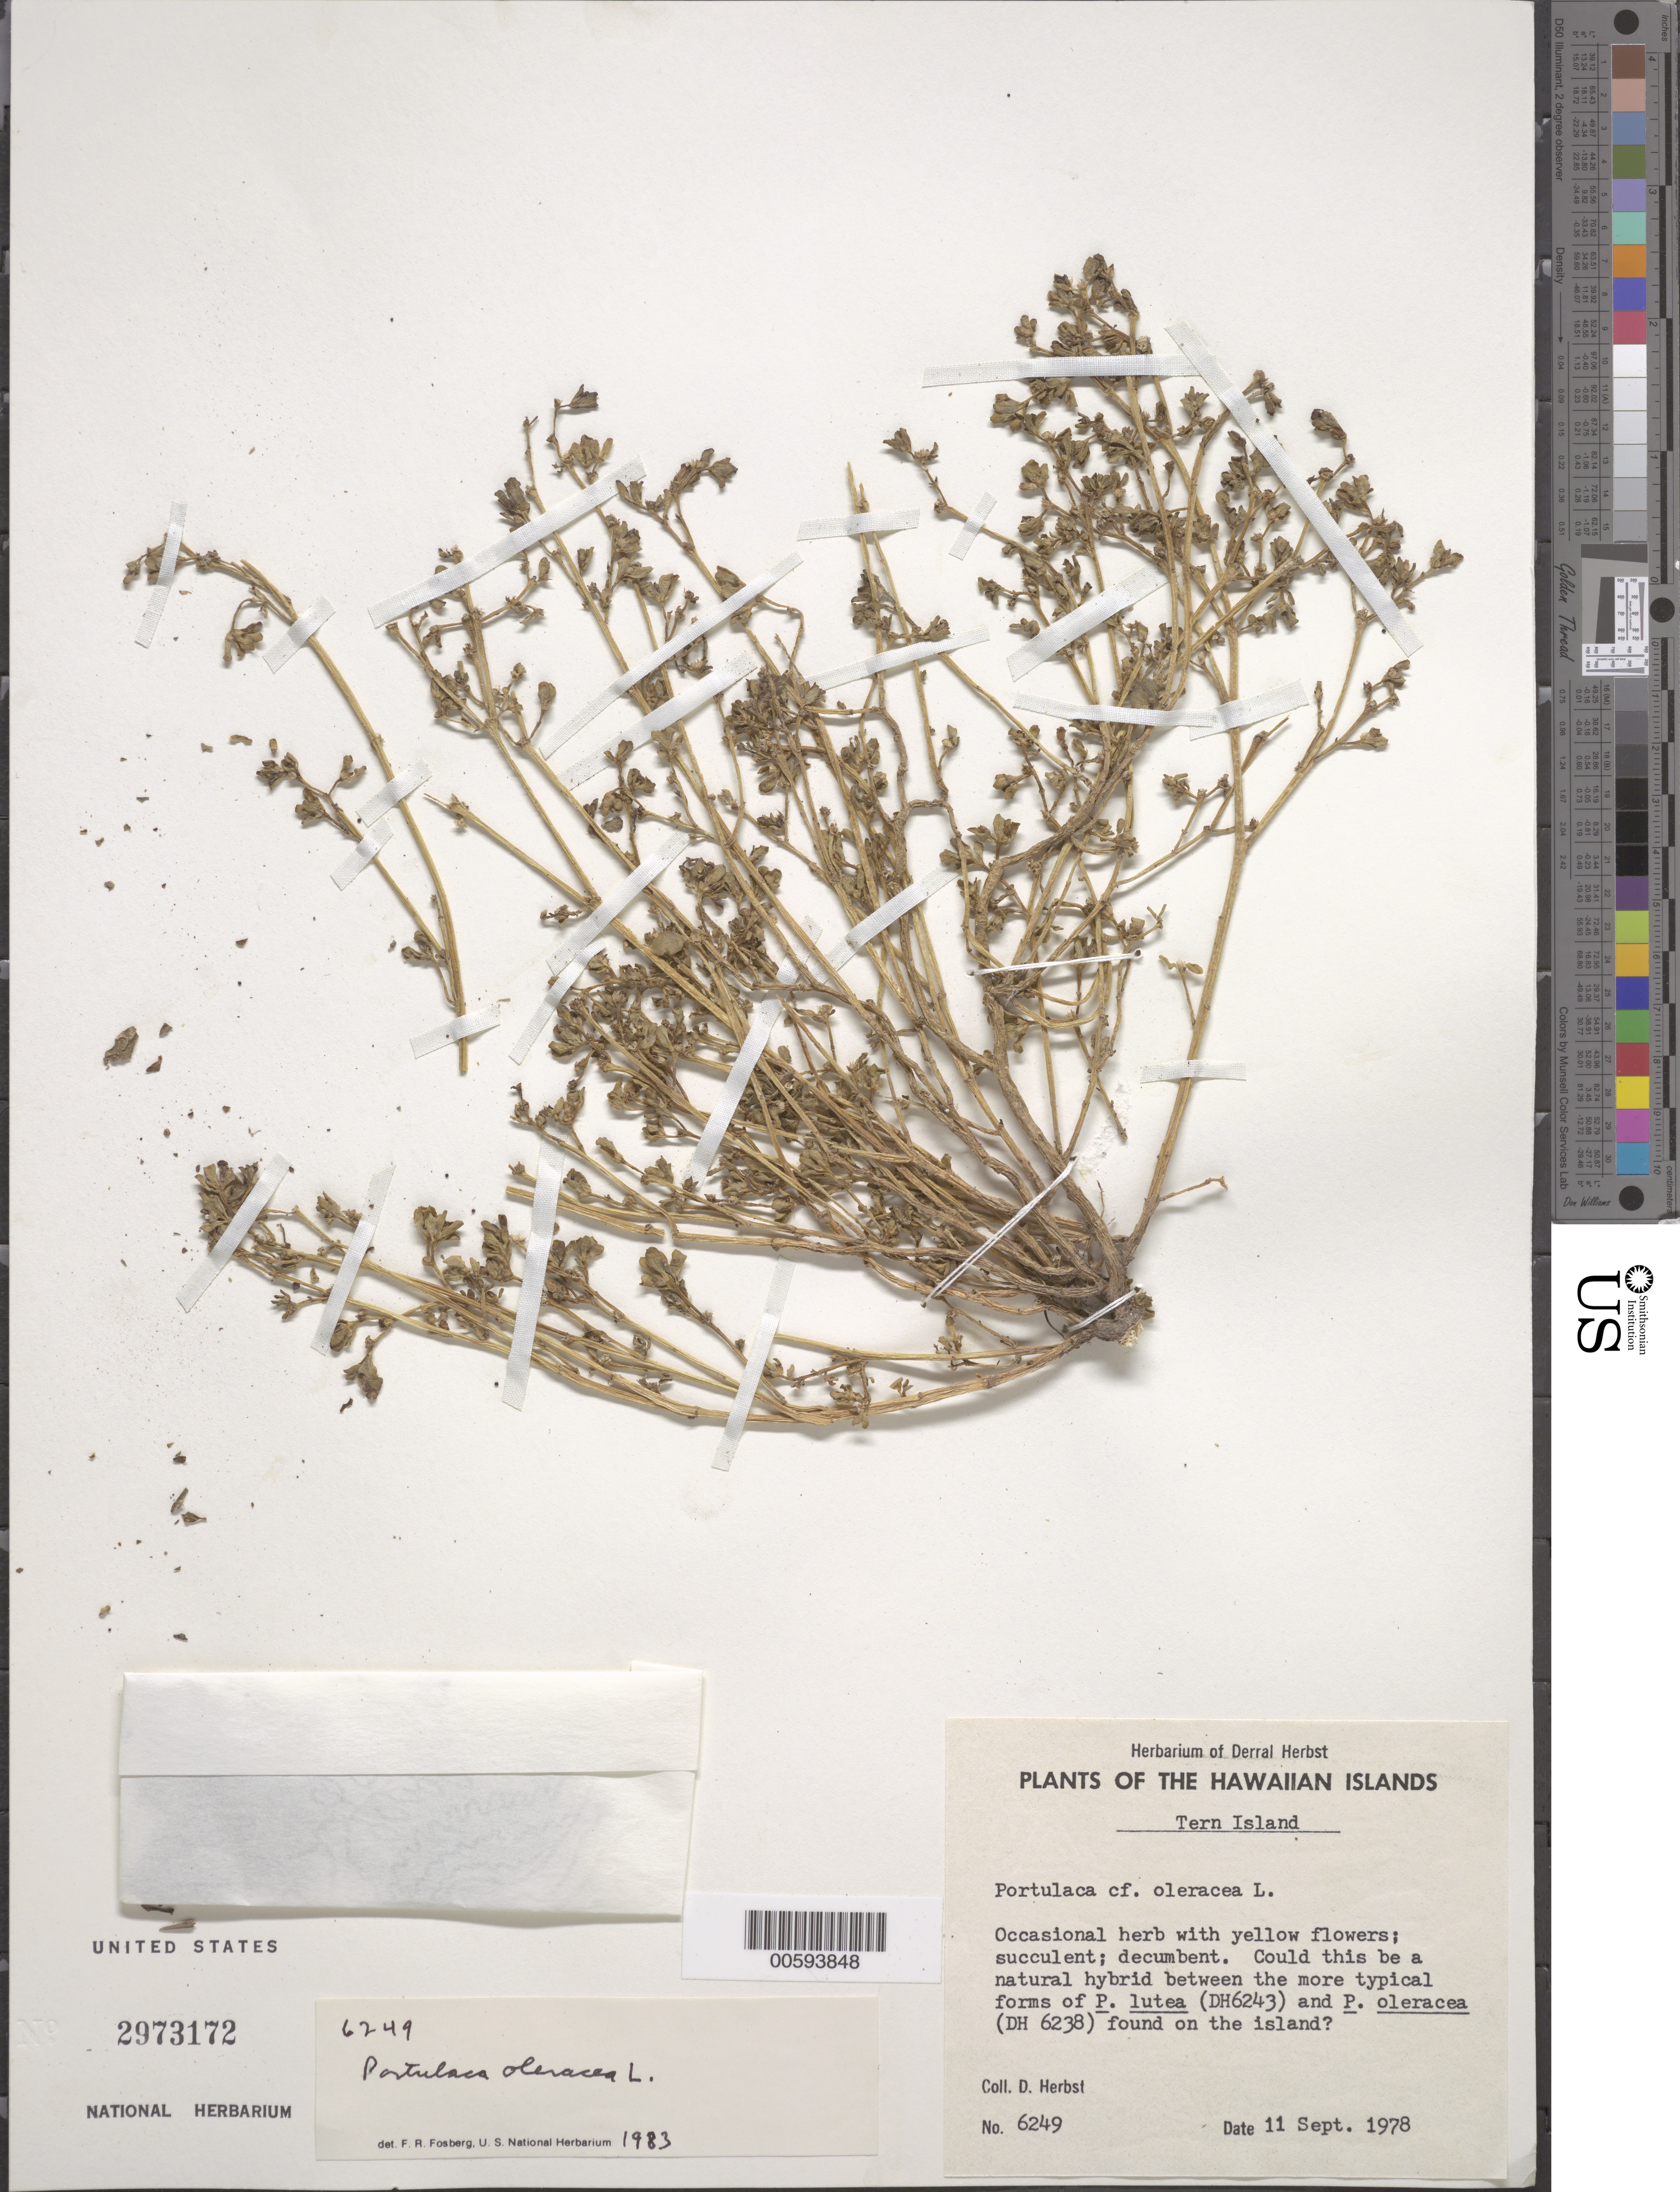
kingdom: Plantae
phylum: Tracheophyta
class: Magnoliopsida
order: Caryophyllales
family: Portulacaceae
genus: Portulaca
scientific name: Portulaca oleracea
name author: L.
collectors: D. Herbst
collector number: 6249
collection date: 1978-09-11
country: United States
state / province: Hawaii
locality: The Hawaiian Islands. Tern Island.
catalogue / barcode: US 2973172